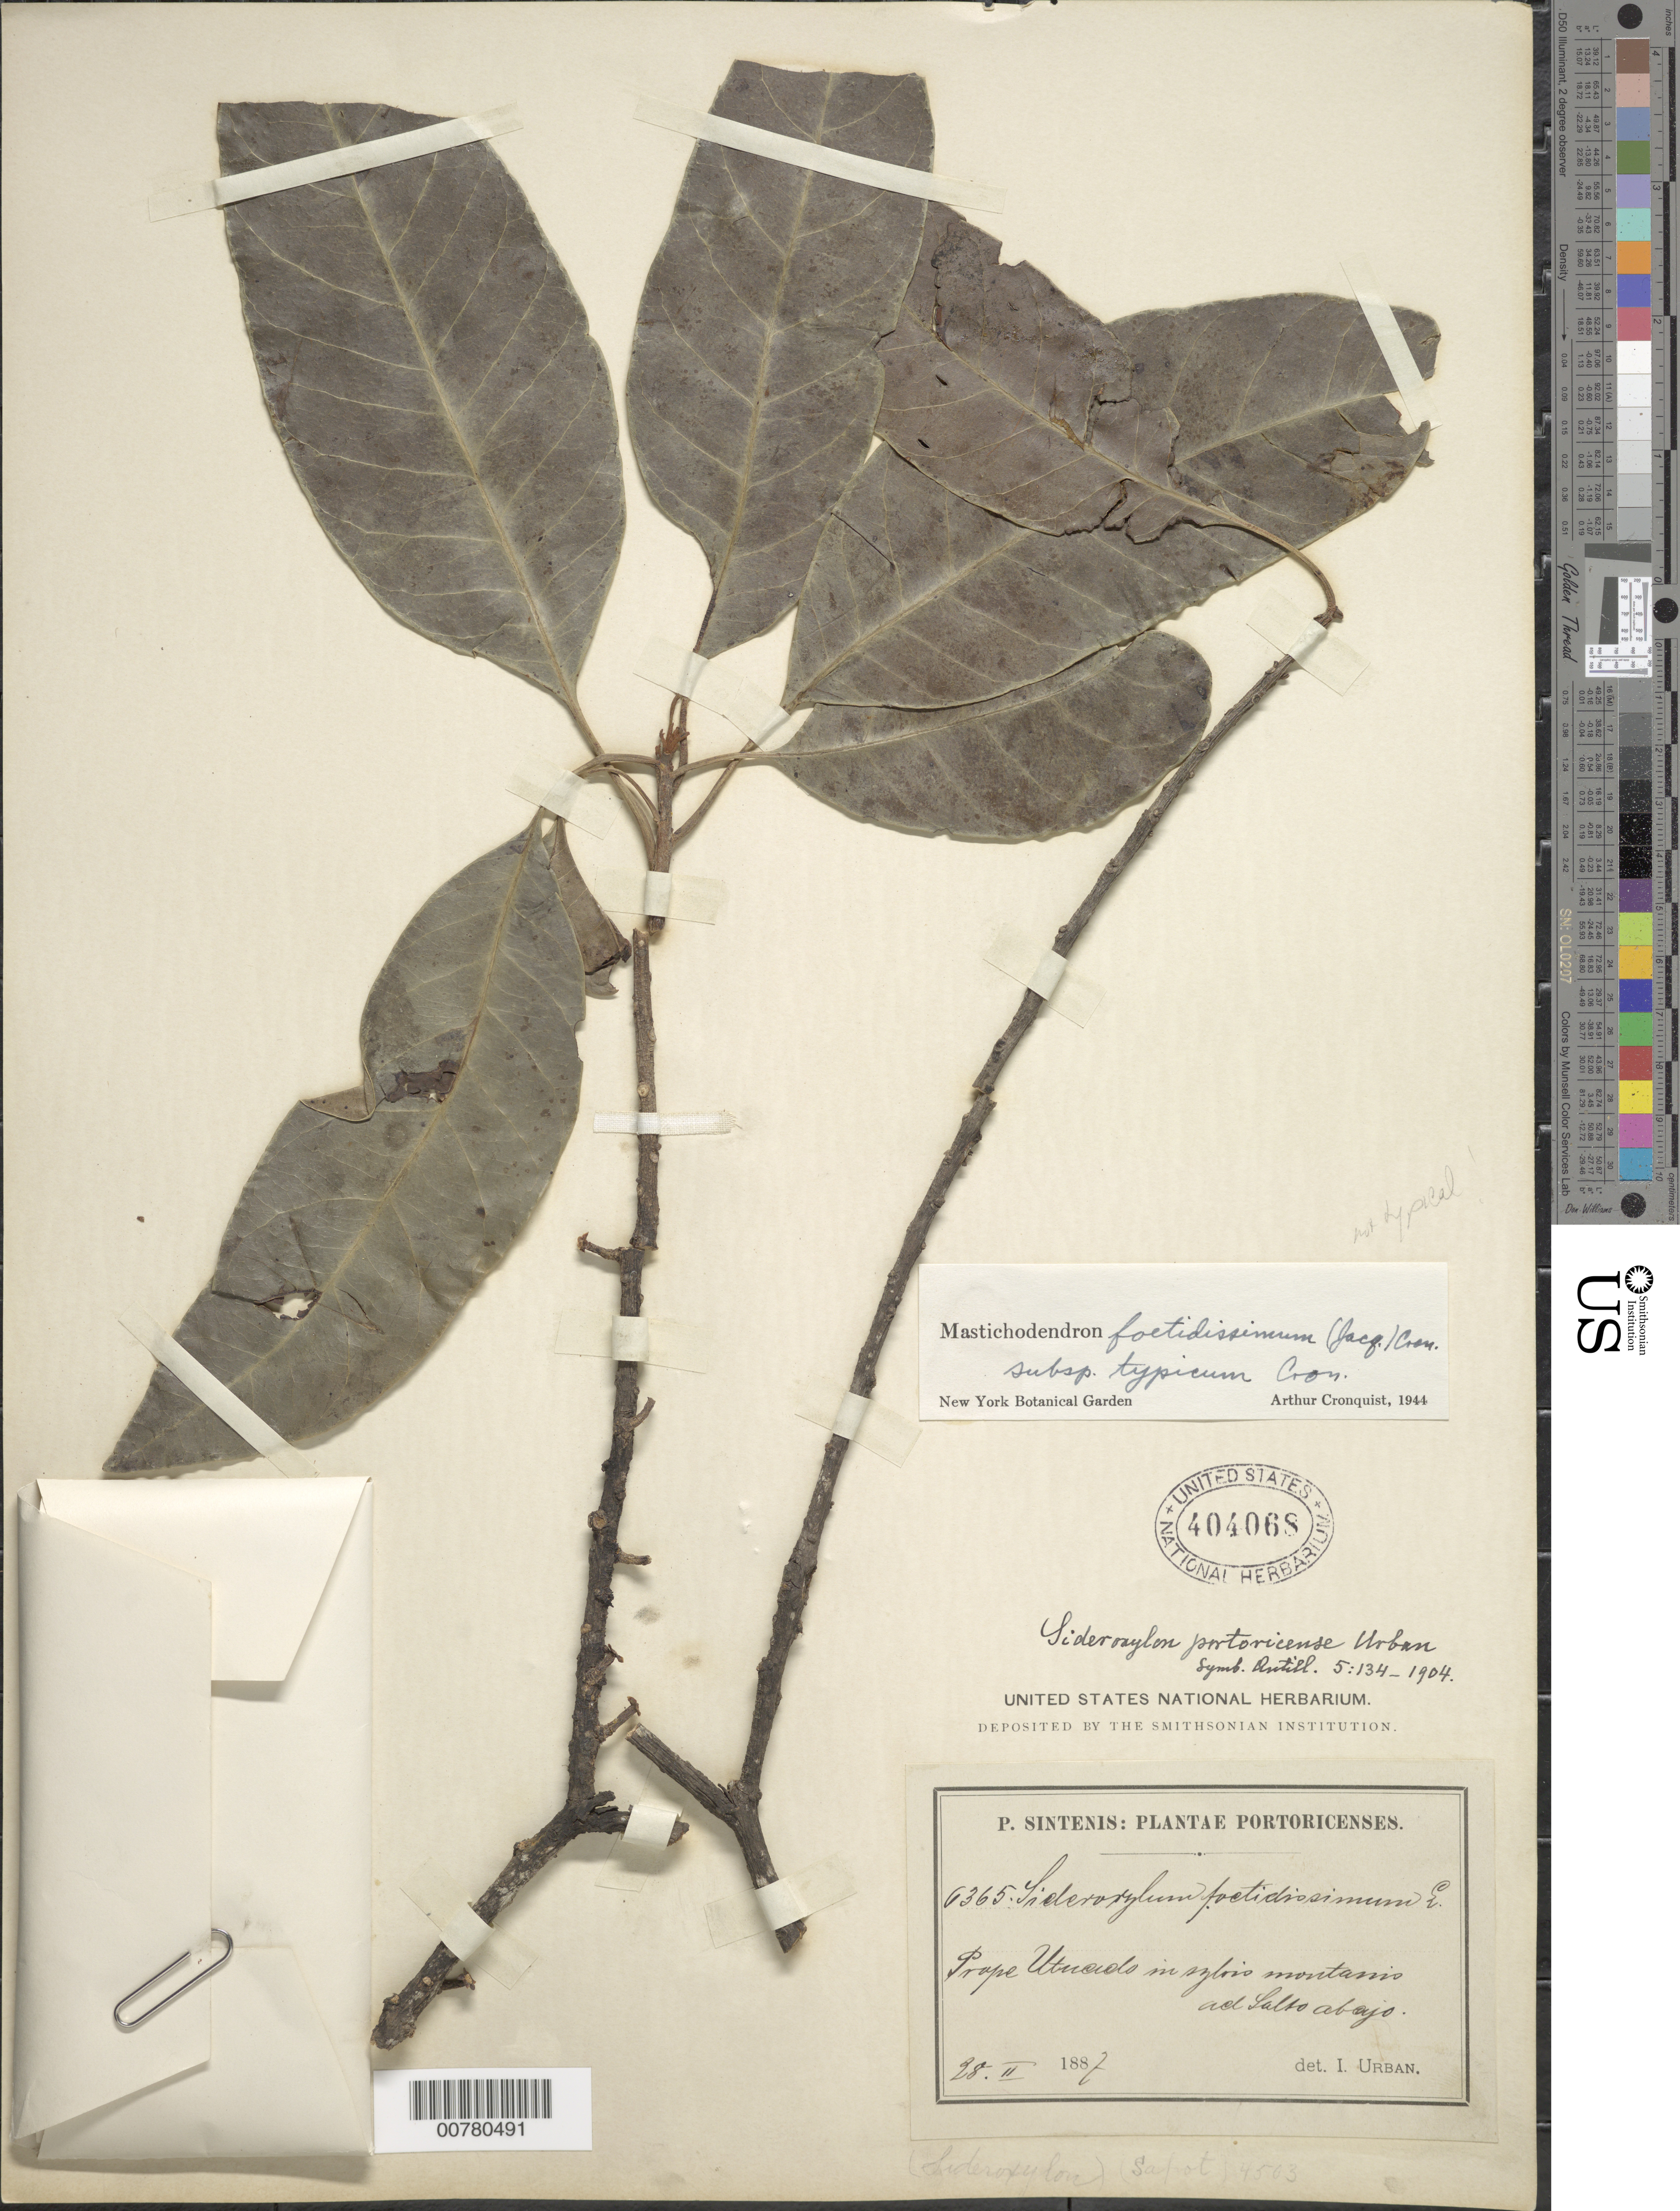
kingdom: Plantae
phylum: Tracheophyta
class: Magnoliopsida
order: Ericales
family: Sapotaceae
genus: Sideroxylon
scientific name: Sideroxylon portoricense subsp. portoricense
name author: Urb.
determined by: Cronquist, A. J.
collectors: P. Sintenis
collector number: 6365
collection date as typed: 28 Feb 1887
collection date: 1887-02-28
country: Puerto Rico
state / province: Utuado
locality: Salto Abajo.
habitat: In sylvis montanis.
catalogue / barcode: US 404068